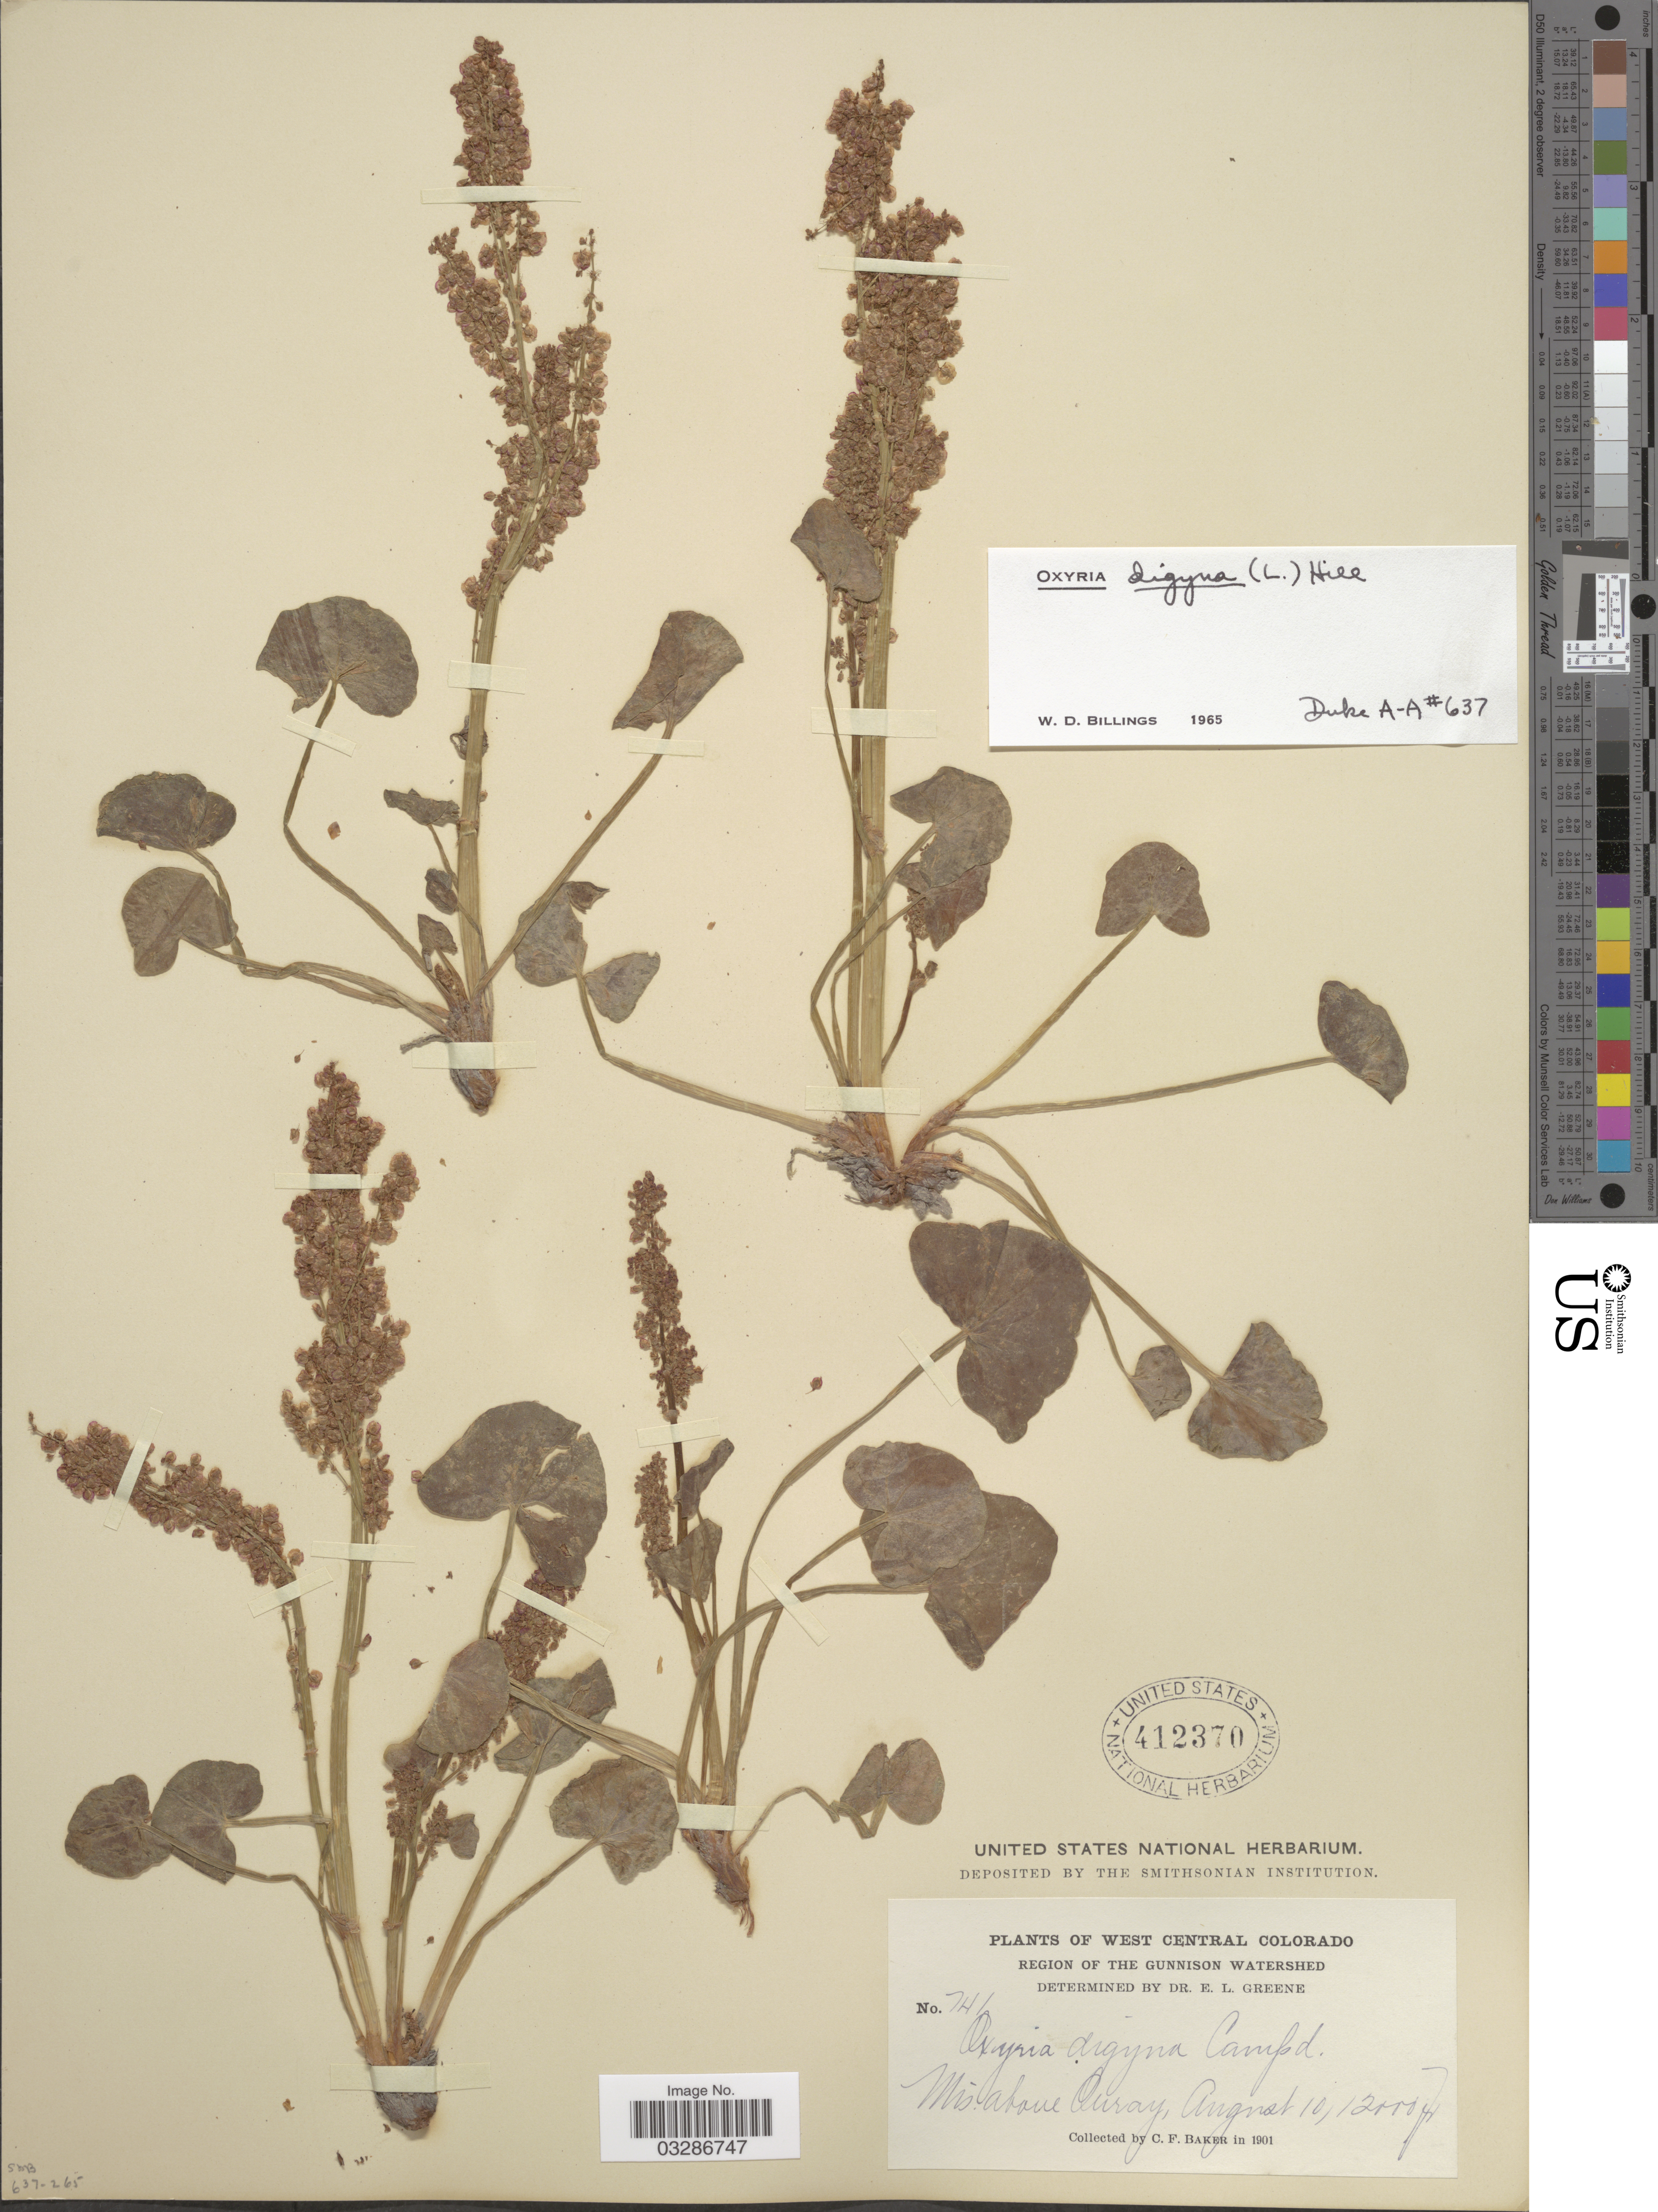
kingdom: Plantae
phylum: Tracheophyta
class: Magnoliopsida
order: Caryophyllales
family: Polygonaceae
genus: Oxyria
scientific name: Oxyria digyna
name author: (L.) Hill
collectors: C. F. Baker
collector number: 741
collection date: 1901-08-10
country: United States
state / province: Colorado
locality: West Central Colorado. Mts. above Ouray.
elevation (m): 3658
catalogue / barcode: US 412370